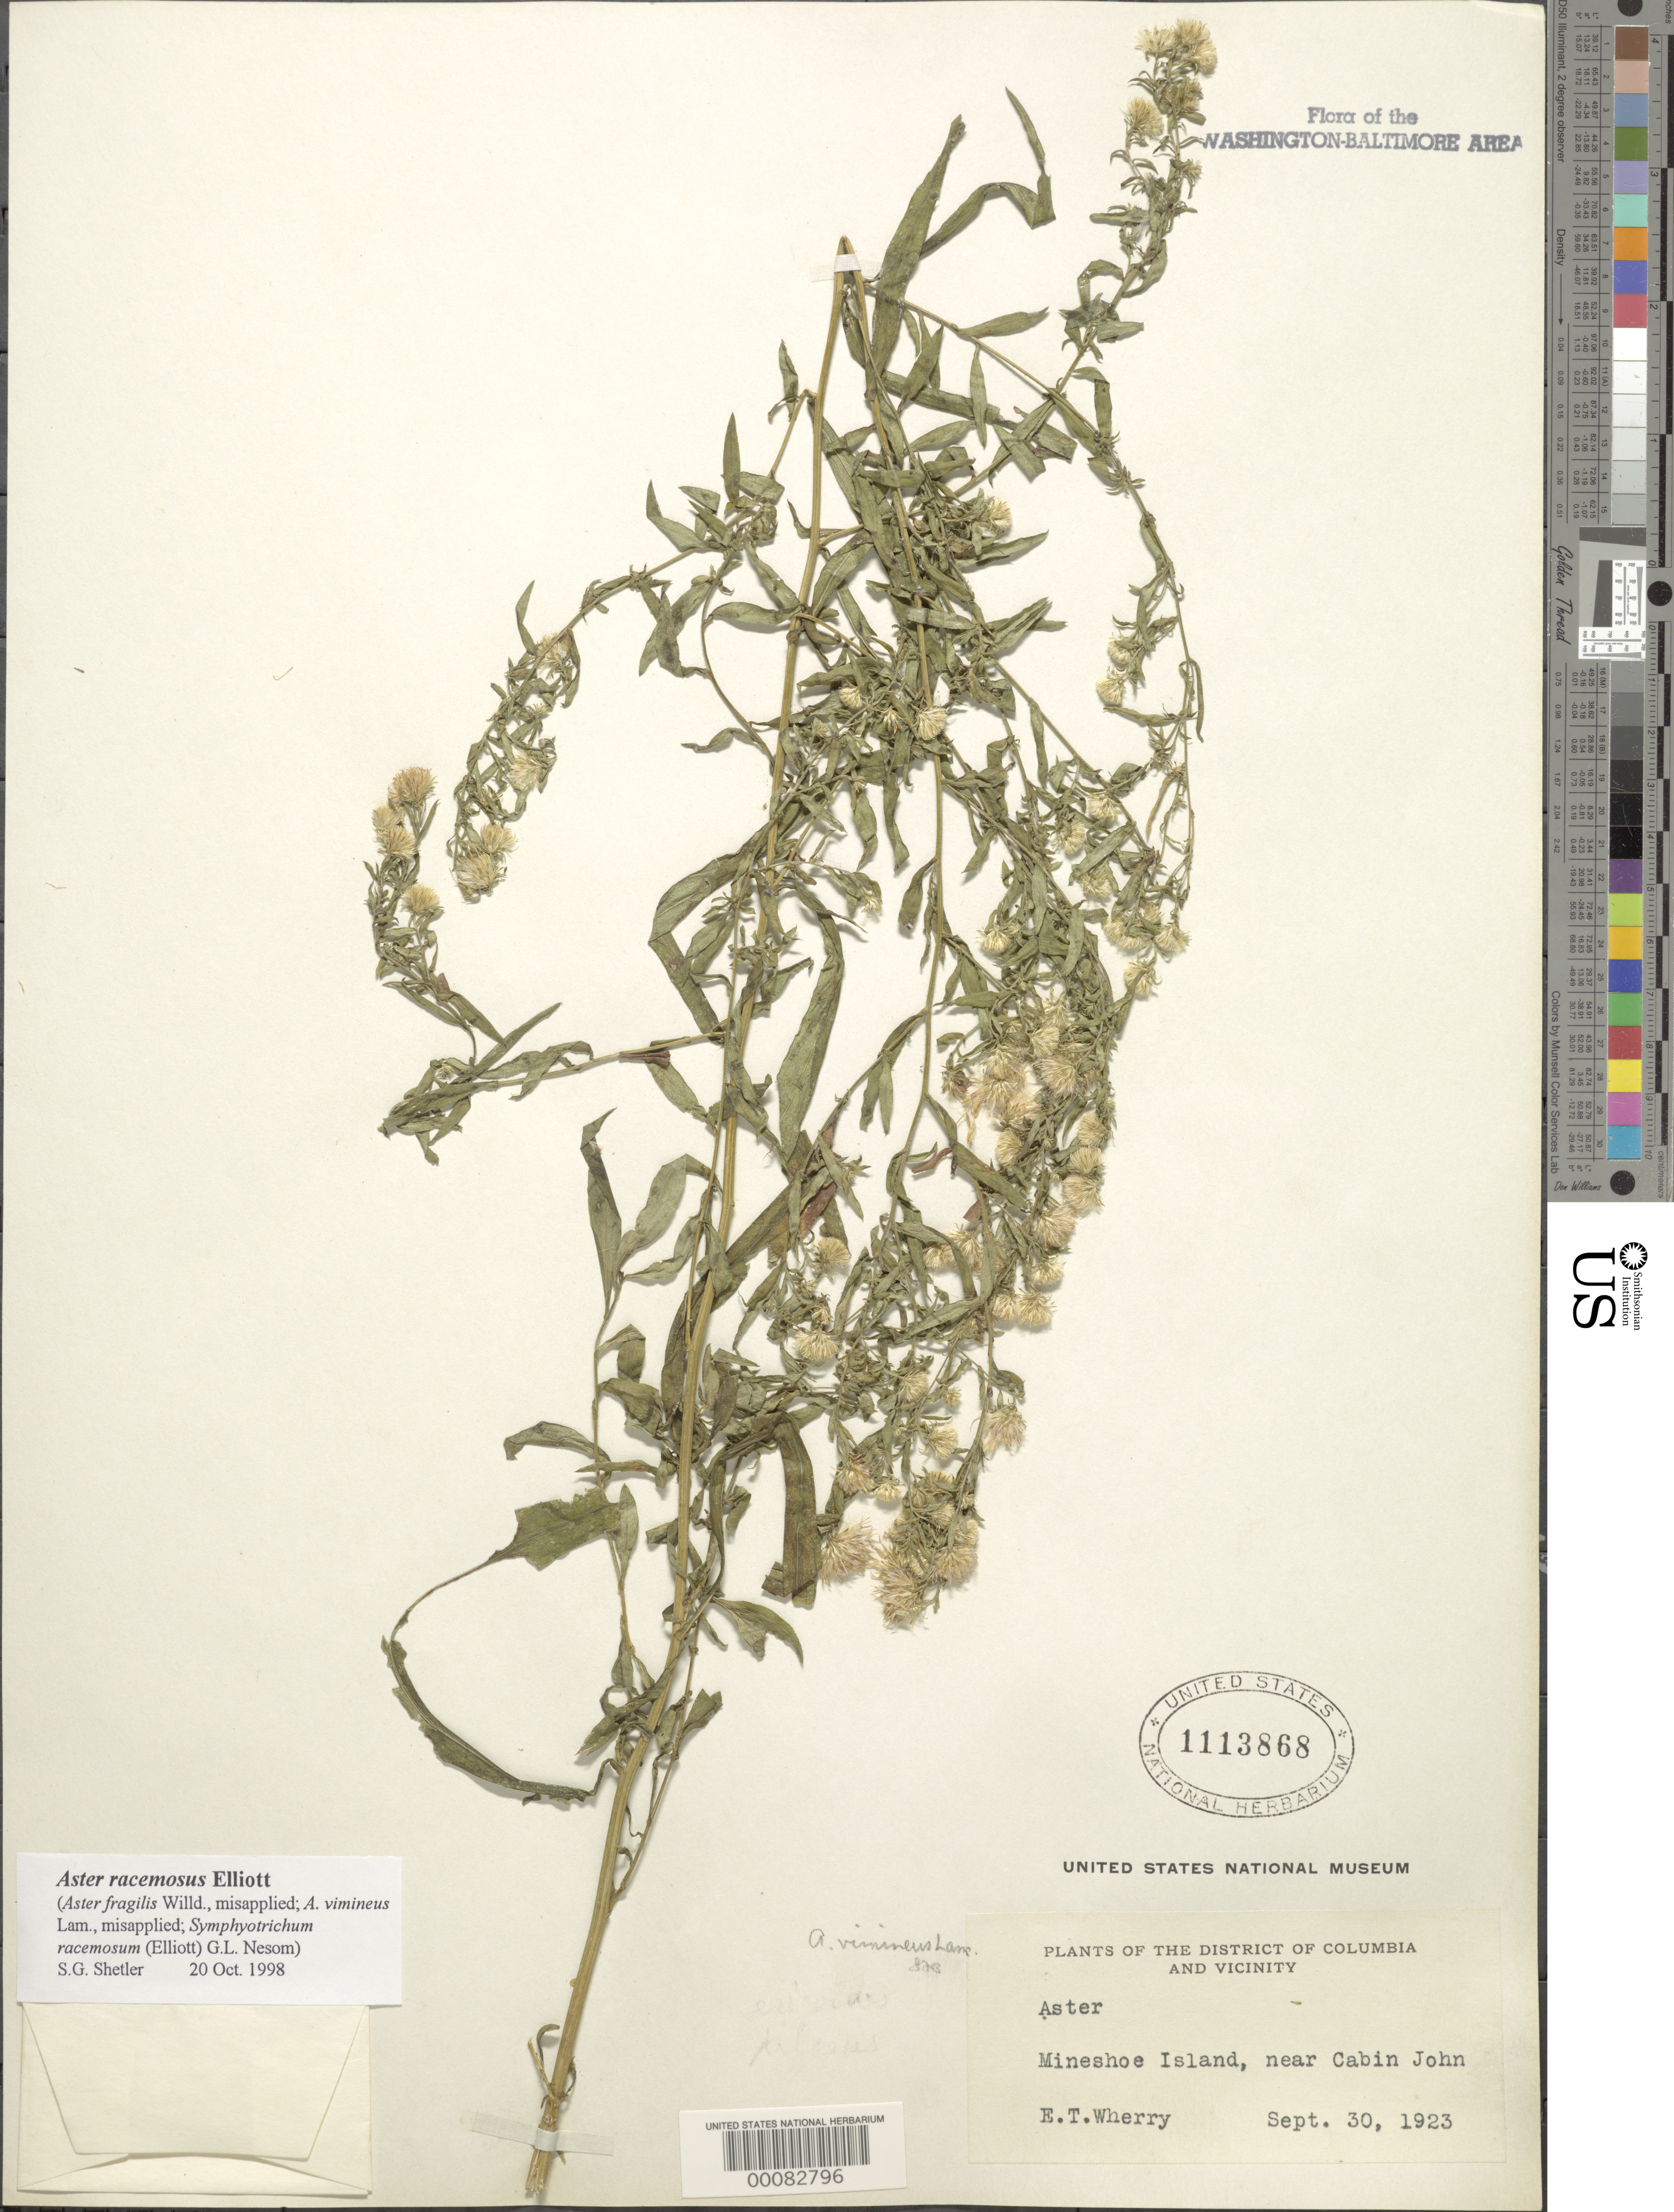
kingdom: Plantae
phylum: Tracheophyta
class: Magnoliopsida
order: Asterales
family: Asteraceae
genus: Symphyotrichum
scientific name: Symphyotrichum racemosum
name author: (Elliott) G.L. Nesom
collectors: E. T. Wherry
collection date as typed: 30 Sep 1923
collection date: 1923-09-30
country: United States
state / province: Maryland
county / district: Montgomery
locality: Mineshoe Island Cabin John vicinity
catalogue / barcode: US 1113868